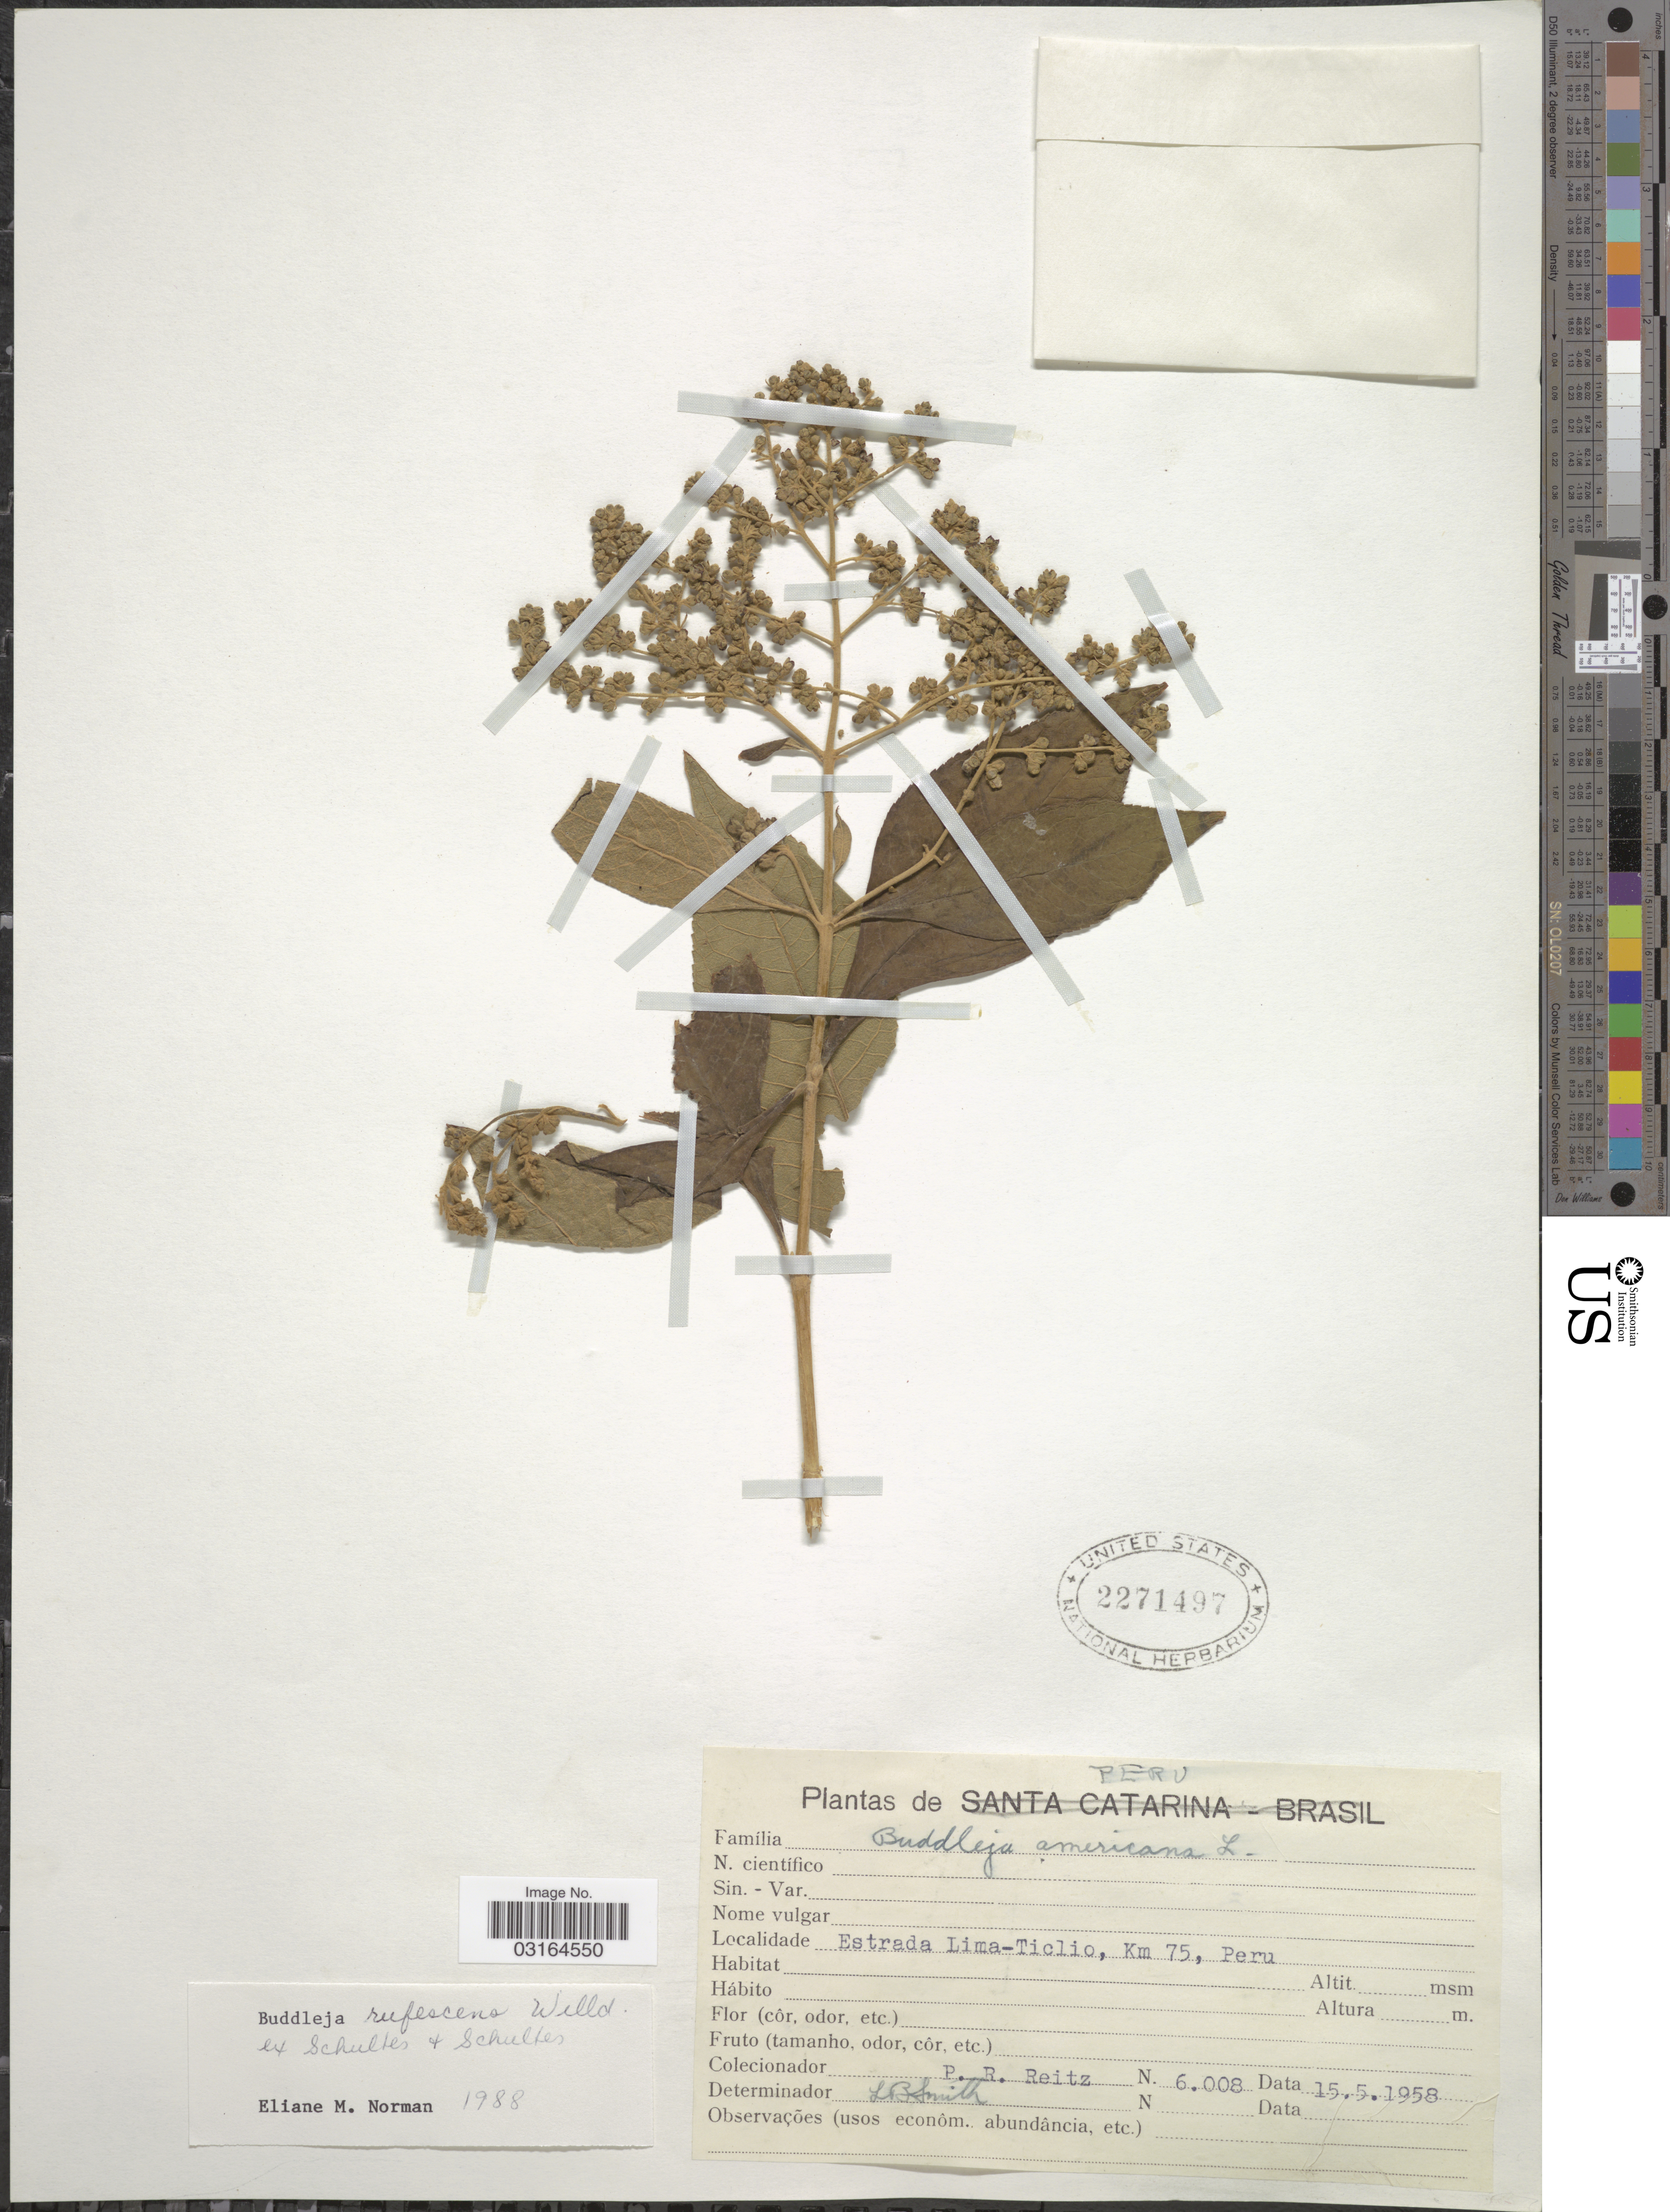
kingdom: Plantae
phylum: Tracheophyta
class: Magnoliopsida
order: Lamiales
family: Scrophulariaceae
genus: Buddleja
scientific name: Buddleja rufescens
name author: Willd.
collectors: R. Reitz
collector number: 6008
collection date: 1958-05-15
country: Peru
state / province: Lima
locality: Estrada Lima- Ticlio, Km 75.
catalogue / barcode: US 2271497